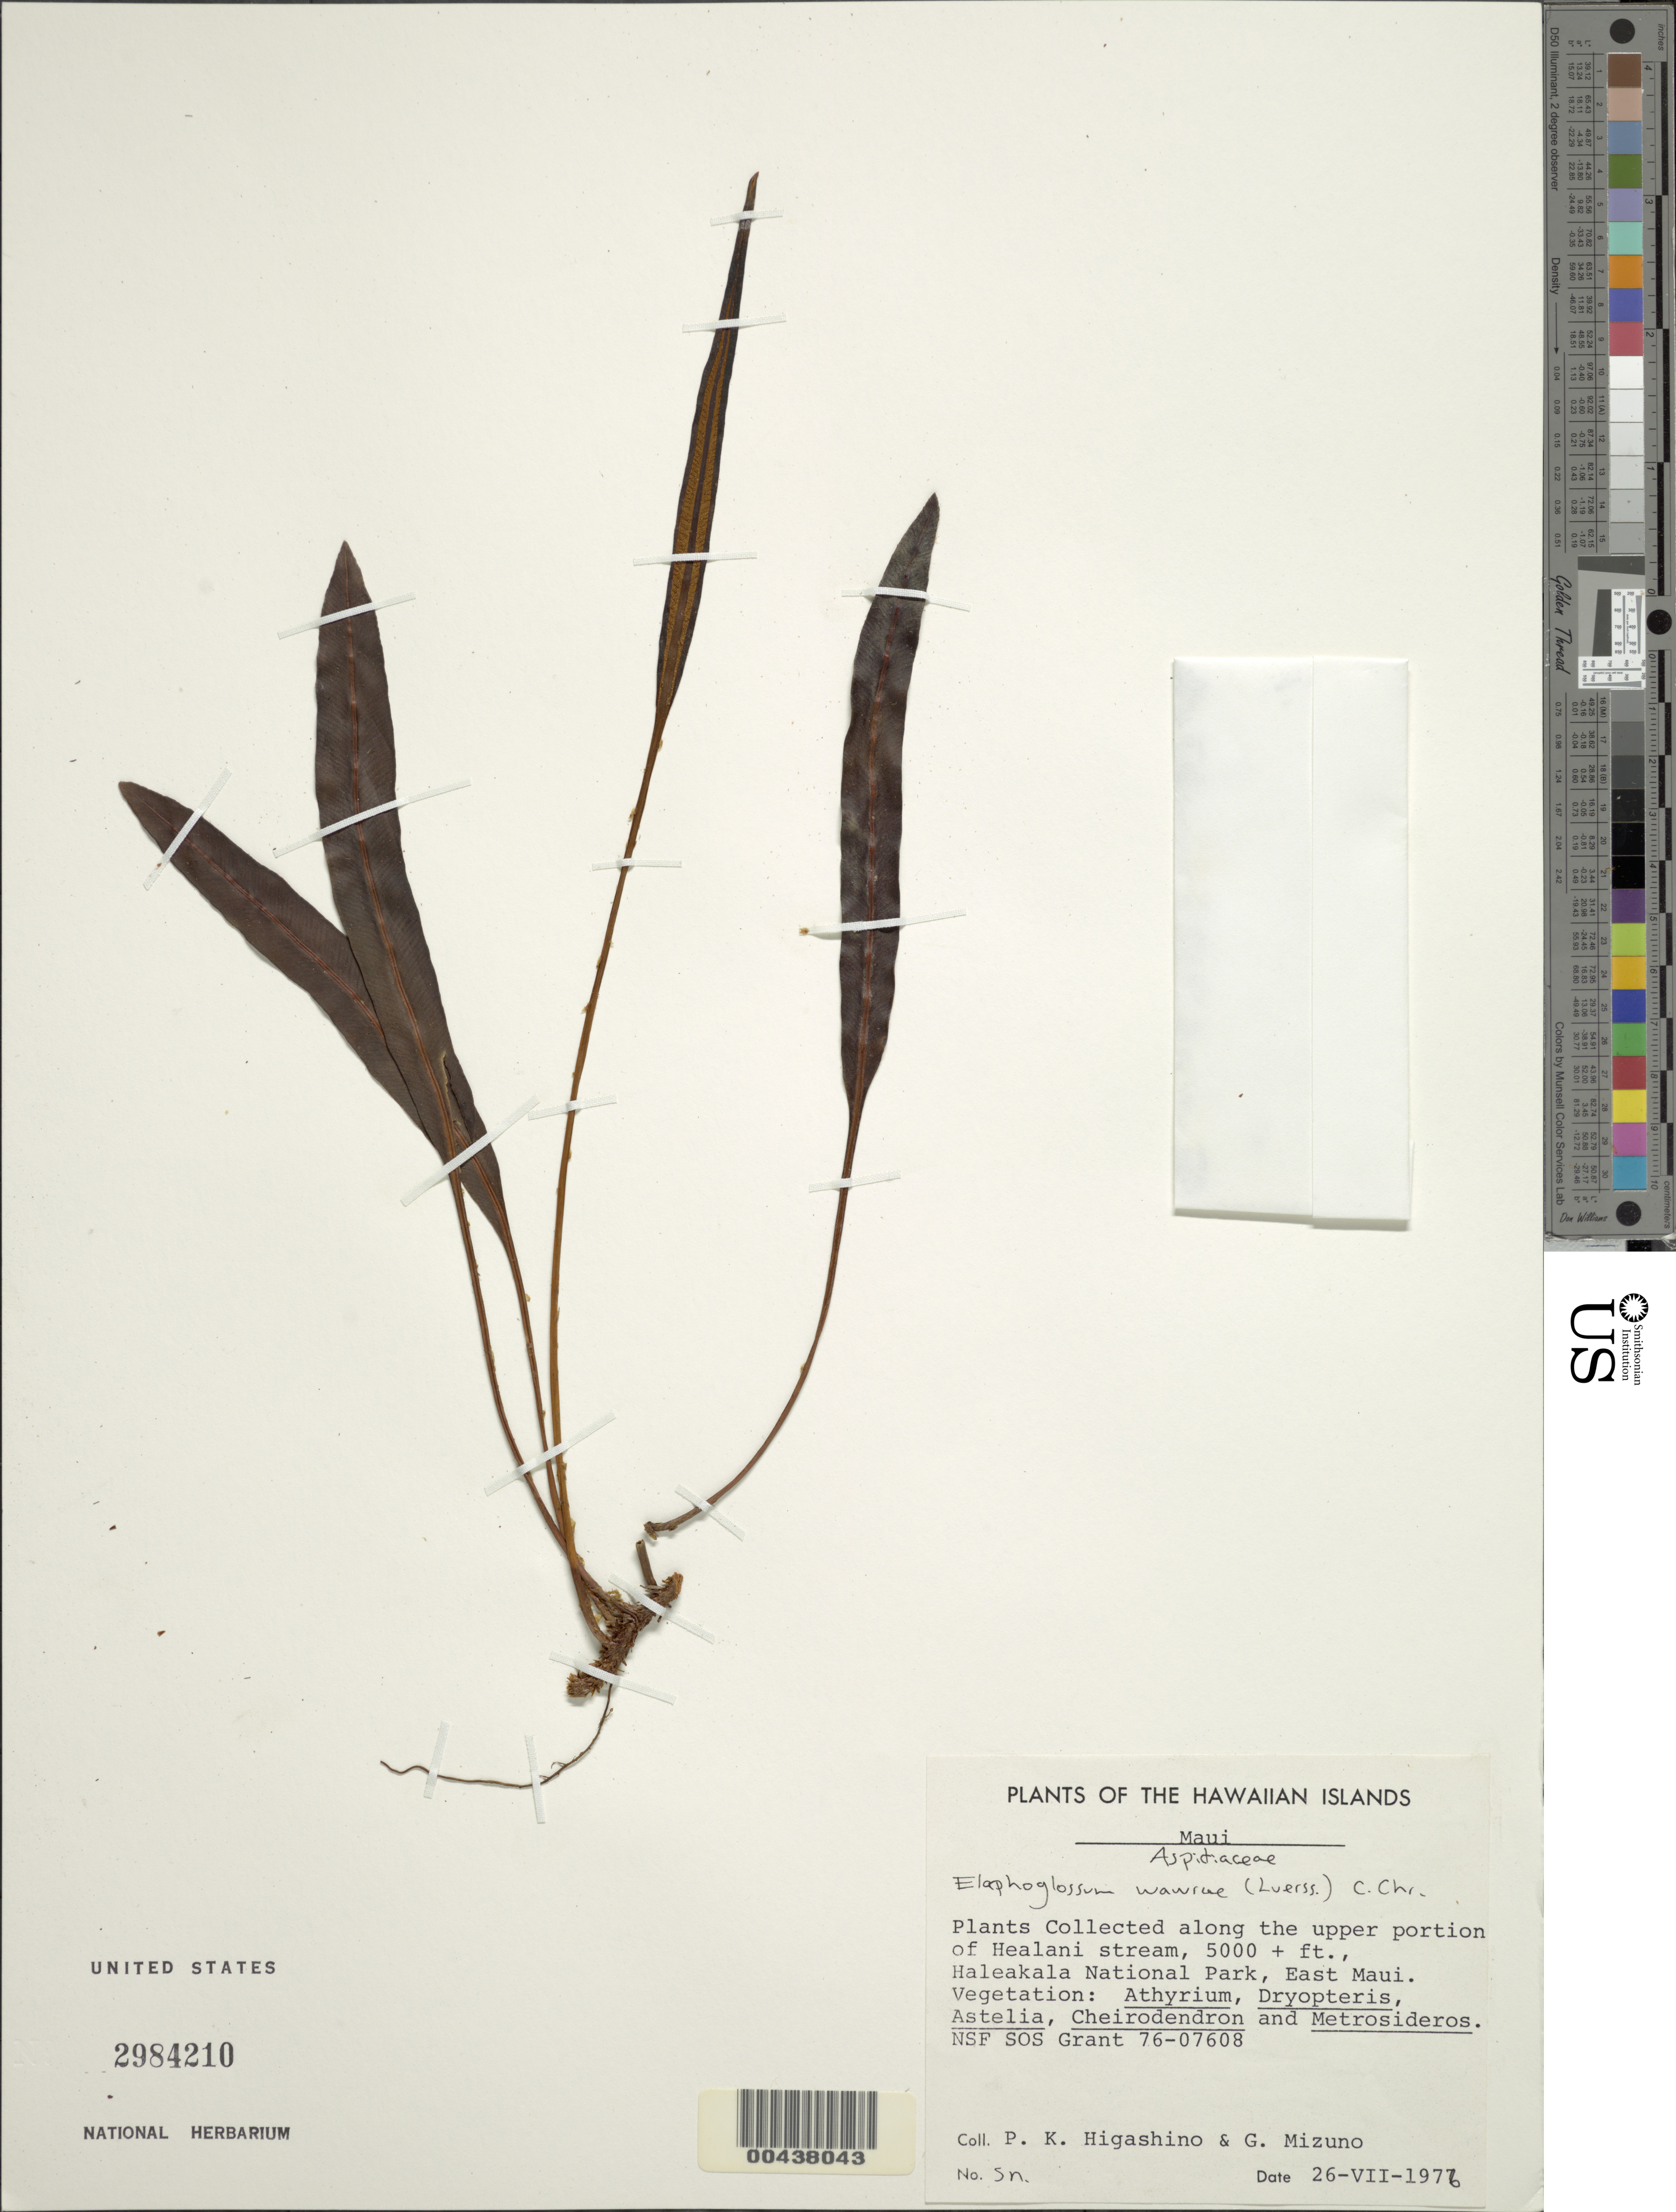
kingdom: Plantae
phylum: Tracheophyta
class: Polypodiopsida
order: Polypodiales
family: Dryopteridaceae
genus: Elaphoglossum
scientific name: Elaphoglossum wawrae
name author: (Luerss.) C. Chr.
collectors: P. Higashino & G. Mizuno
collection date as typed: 26 Jul 1976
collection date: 1976-07-26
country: United States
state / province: Hawaii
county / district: Maui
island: Maui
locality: upper portion of Healani stream, Haleakala National Park, E Maui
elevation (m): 1524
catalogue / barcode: US 2984210